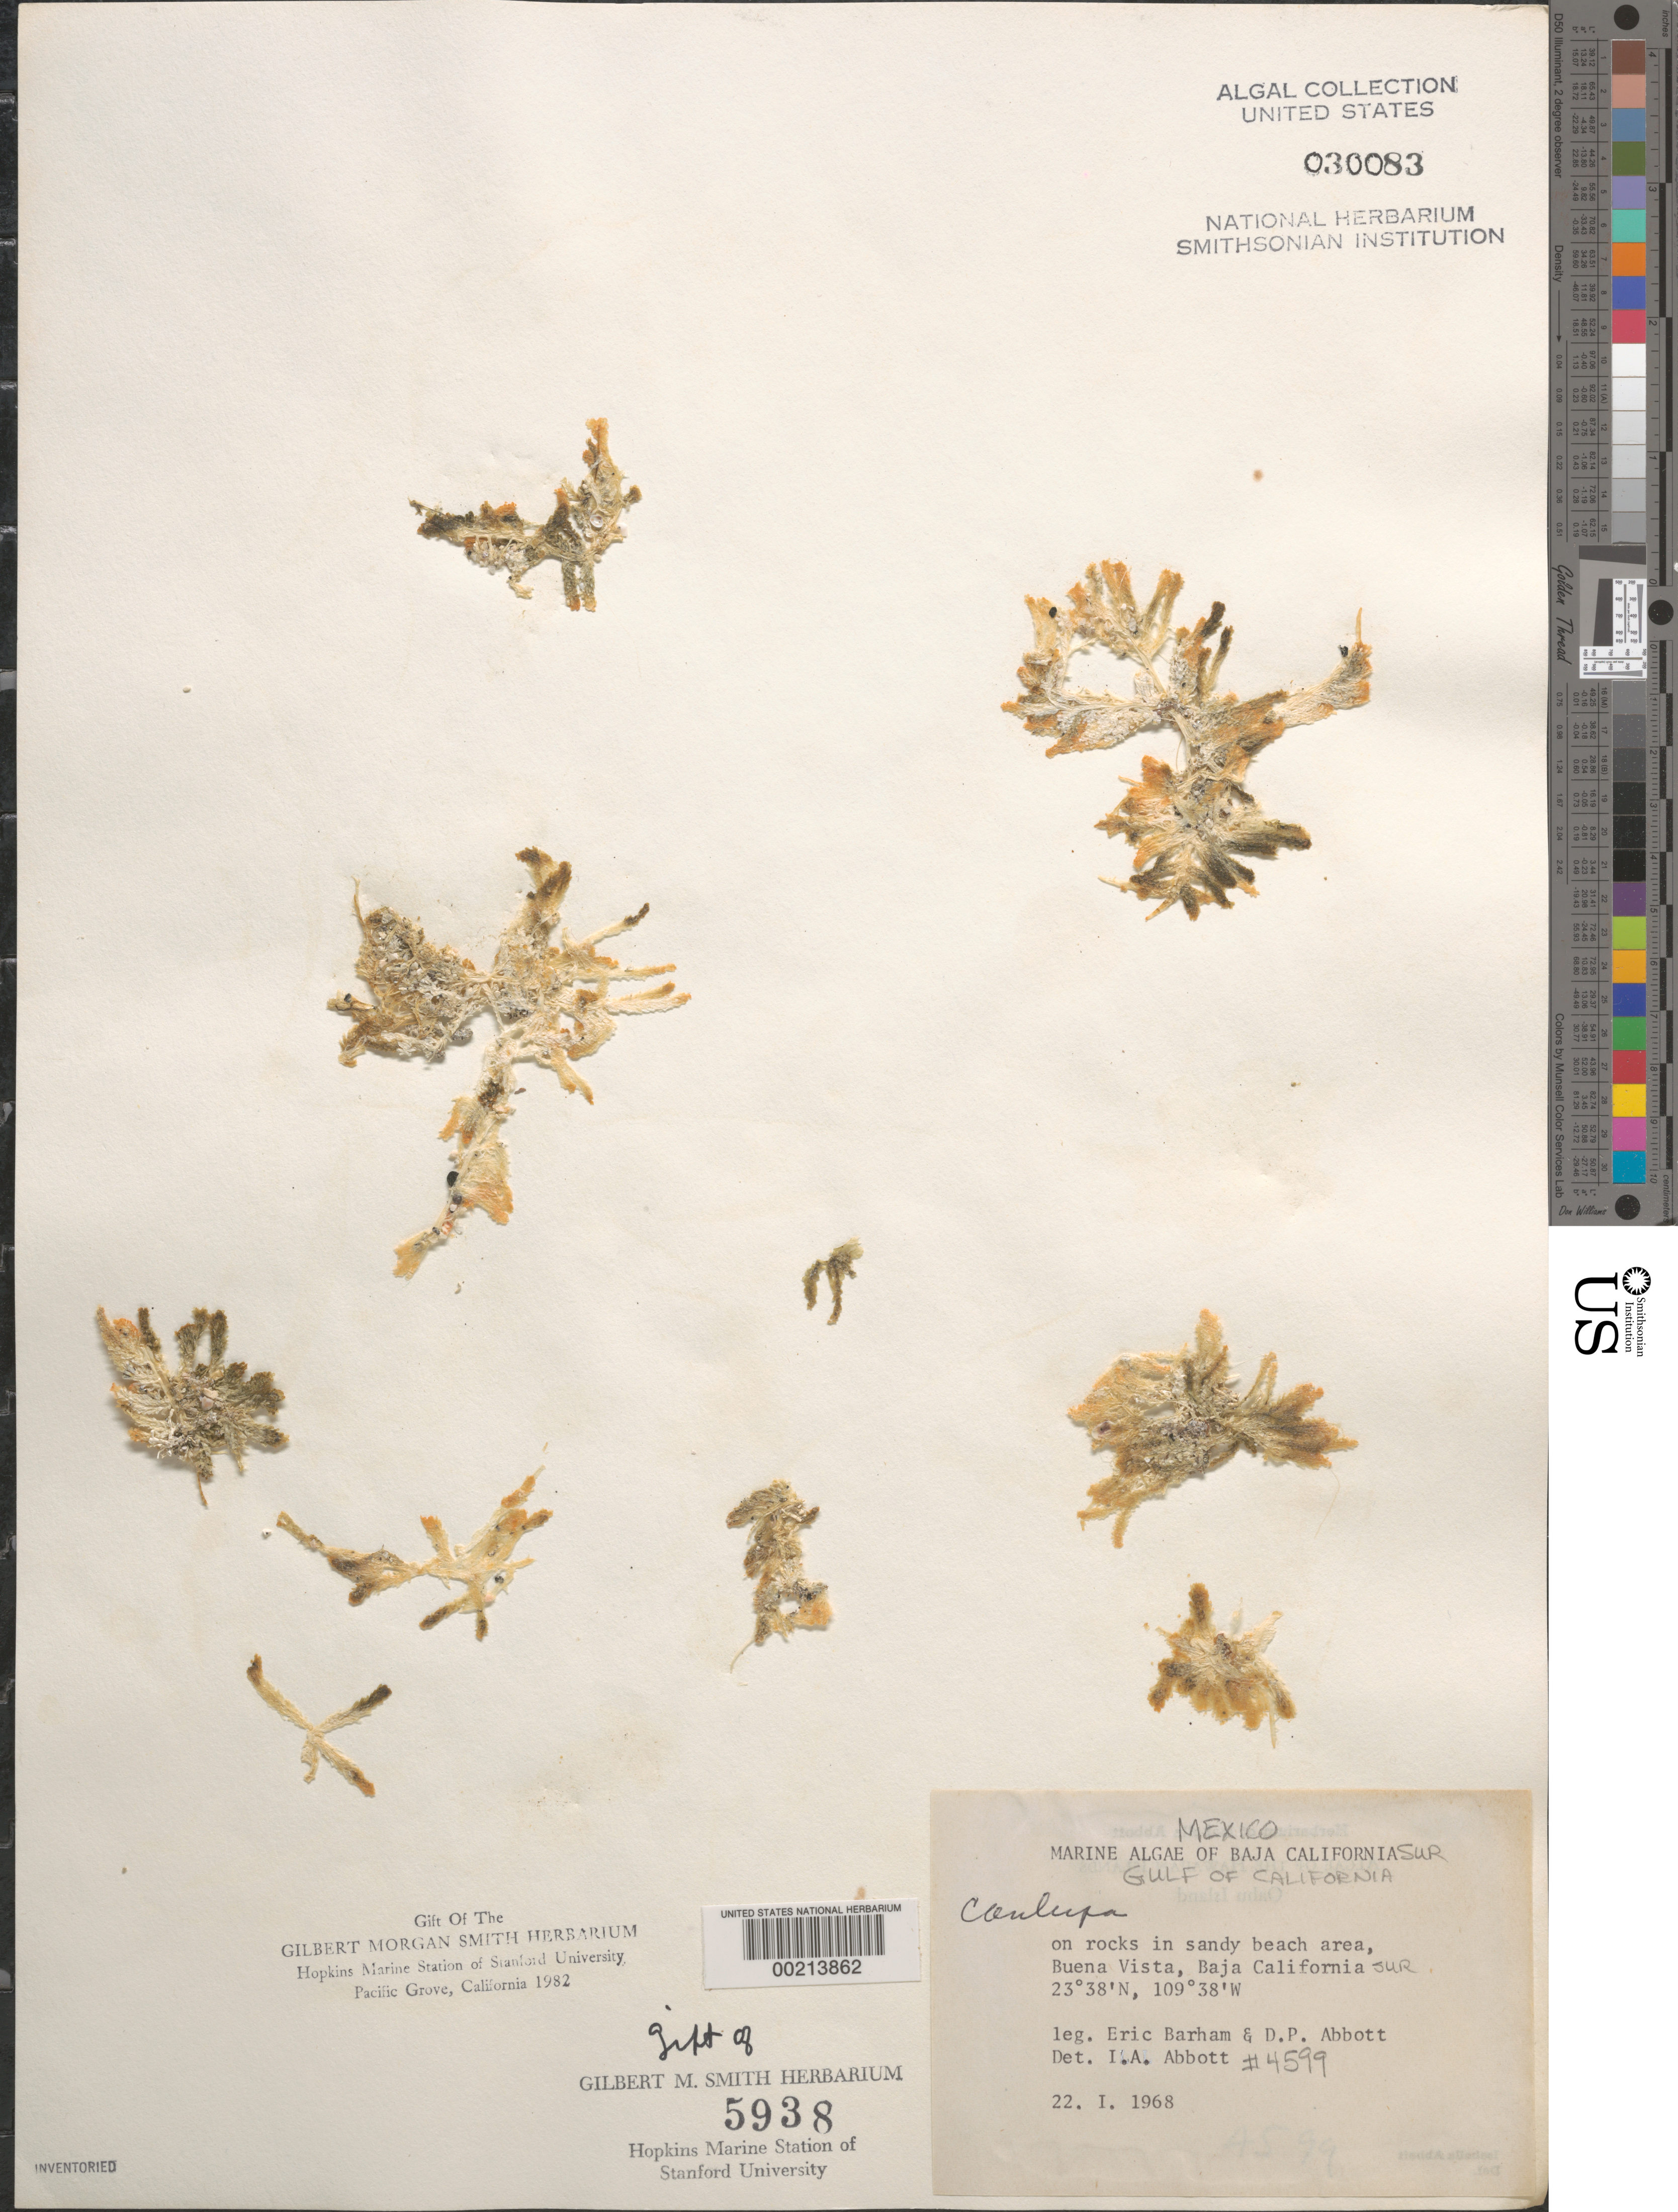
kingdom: Plantae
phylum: Chlorophyta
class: Ulvophyceae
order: Bryopsidales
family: Caulerpaceae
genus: Caulerpa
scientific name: Caulerpa sp.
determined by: Abbott, Isabella A.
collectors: E. Barham & D. P. Abbott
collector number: IAA 4599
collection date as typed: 22 Jan 1968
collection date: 1968-01-22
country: Mexico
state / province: Baja California Sur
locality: Buena Vista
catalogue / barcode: US 30083